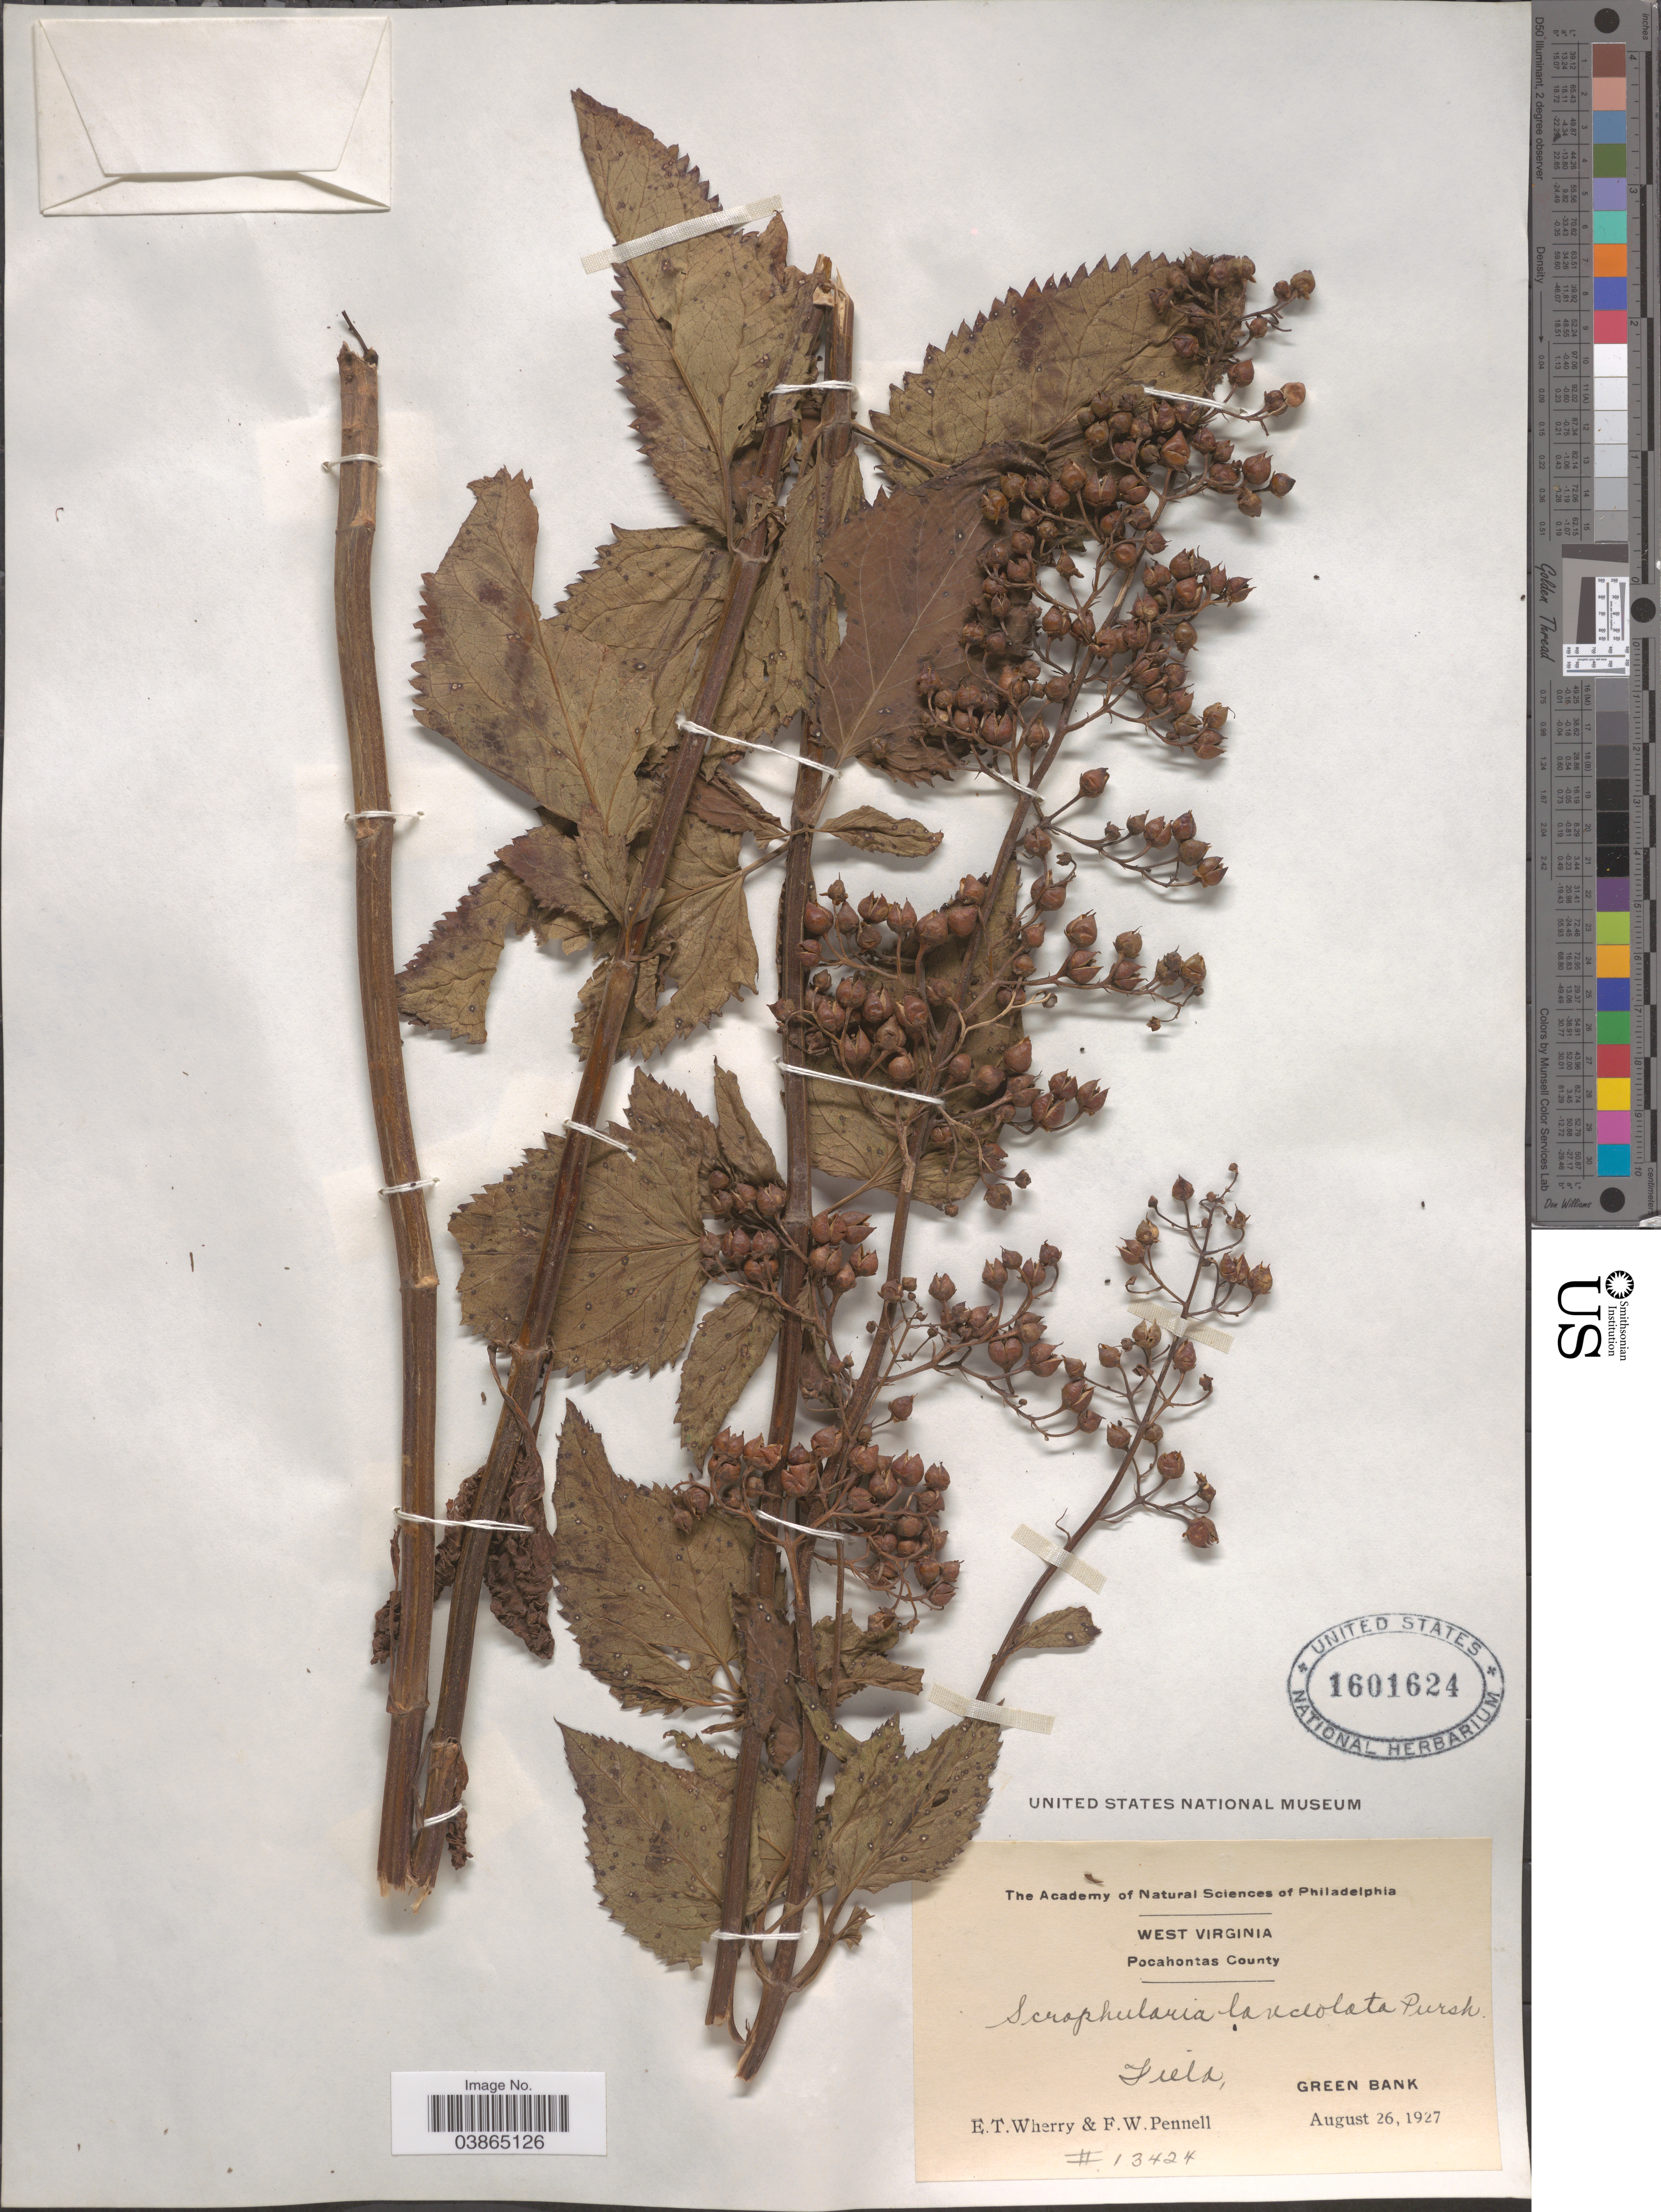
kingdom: Plantae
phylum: Tracheophyta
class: Magnoliopsida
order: Lamiales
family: Scrophulariaceae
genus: Scrophularia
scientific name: Scrophularia lanceolata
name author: Pursh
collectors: E. T. Wherry & F. W. Pennell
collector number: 13424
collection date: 1927-08-26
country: United States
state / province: West Virginia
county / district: Pocahontas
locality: Pocahontas County. Green Bank.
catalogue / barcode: US 1601624